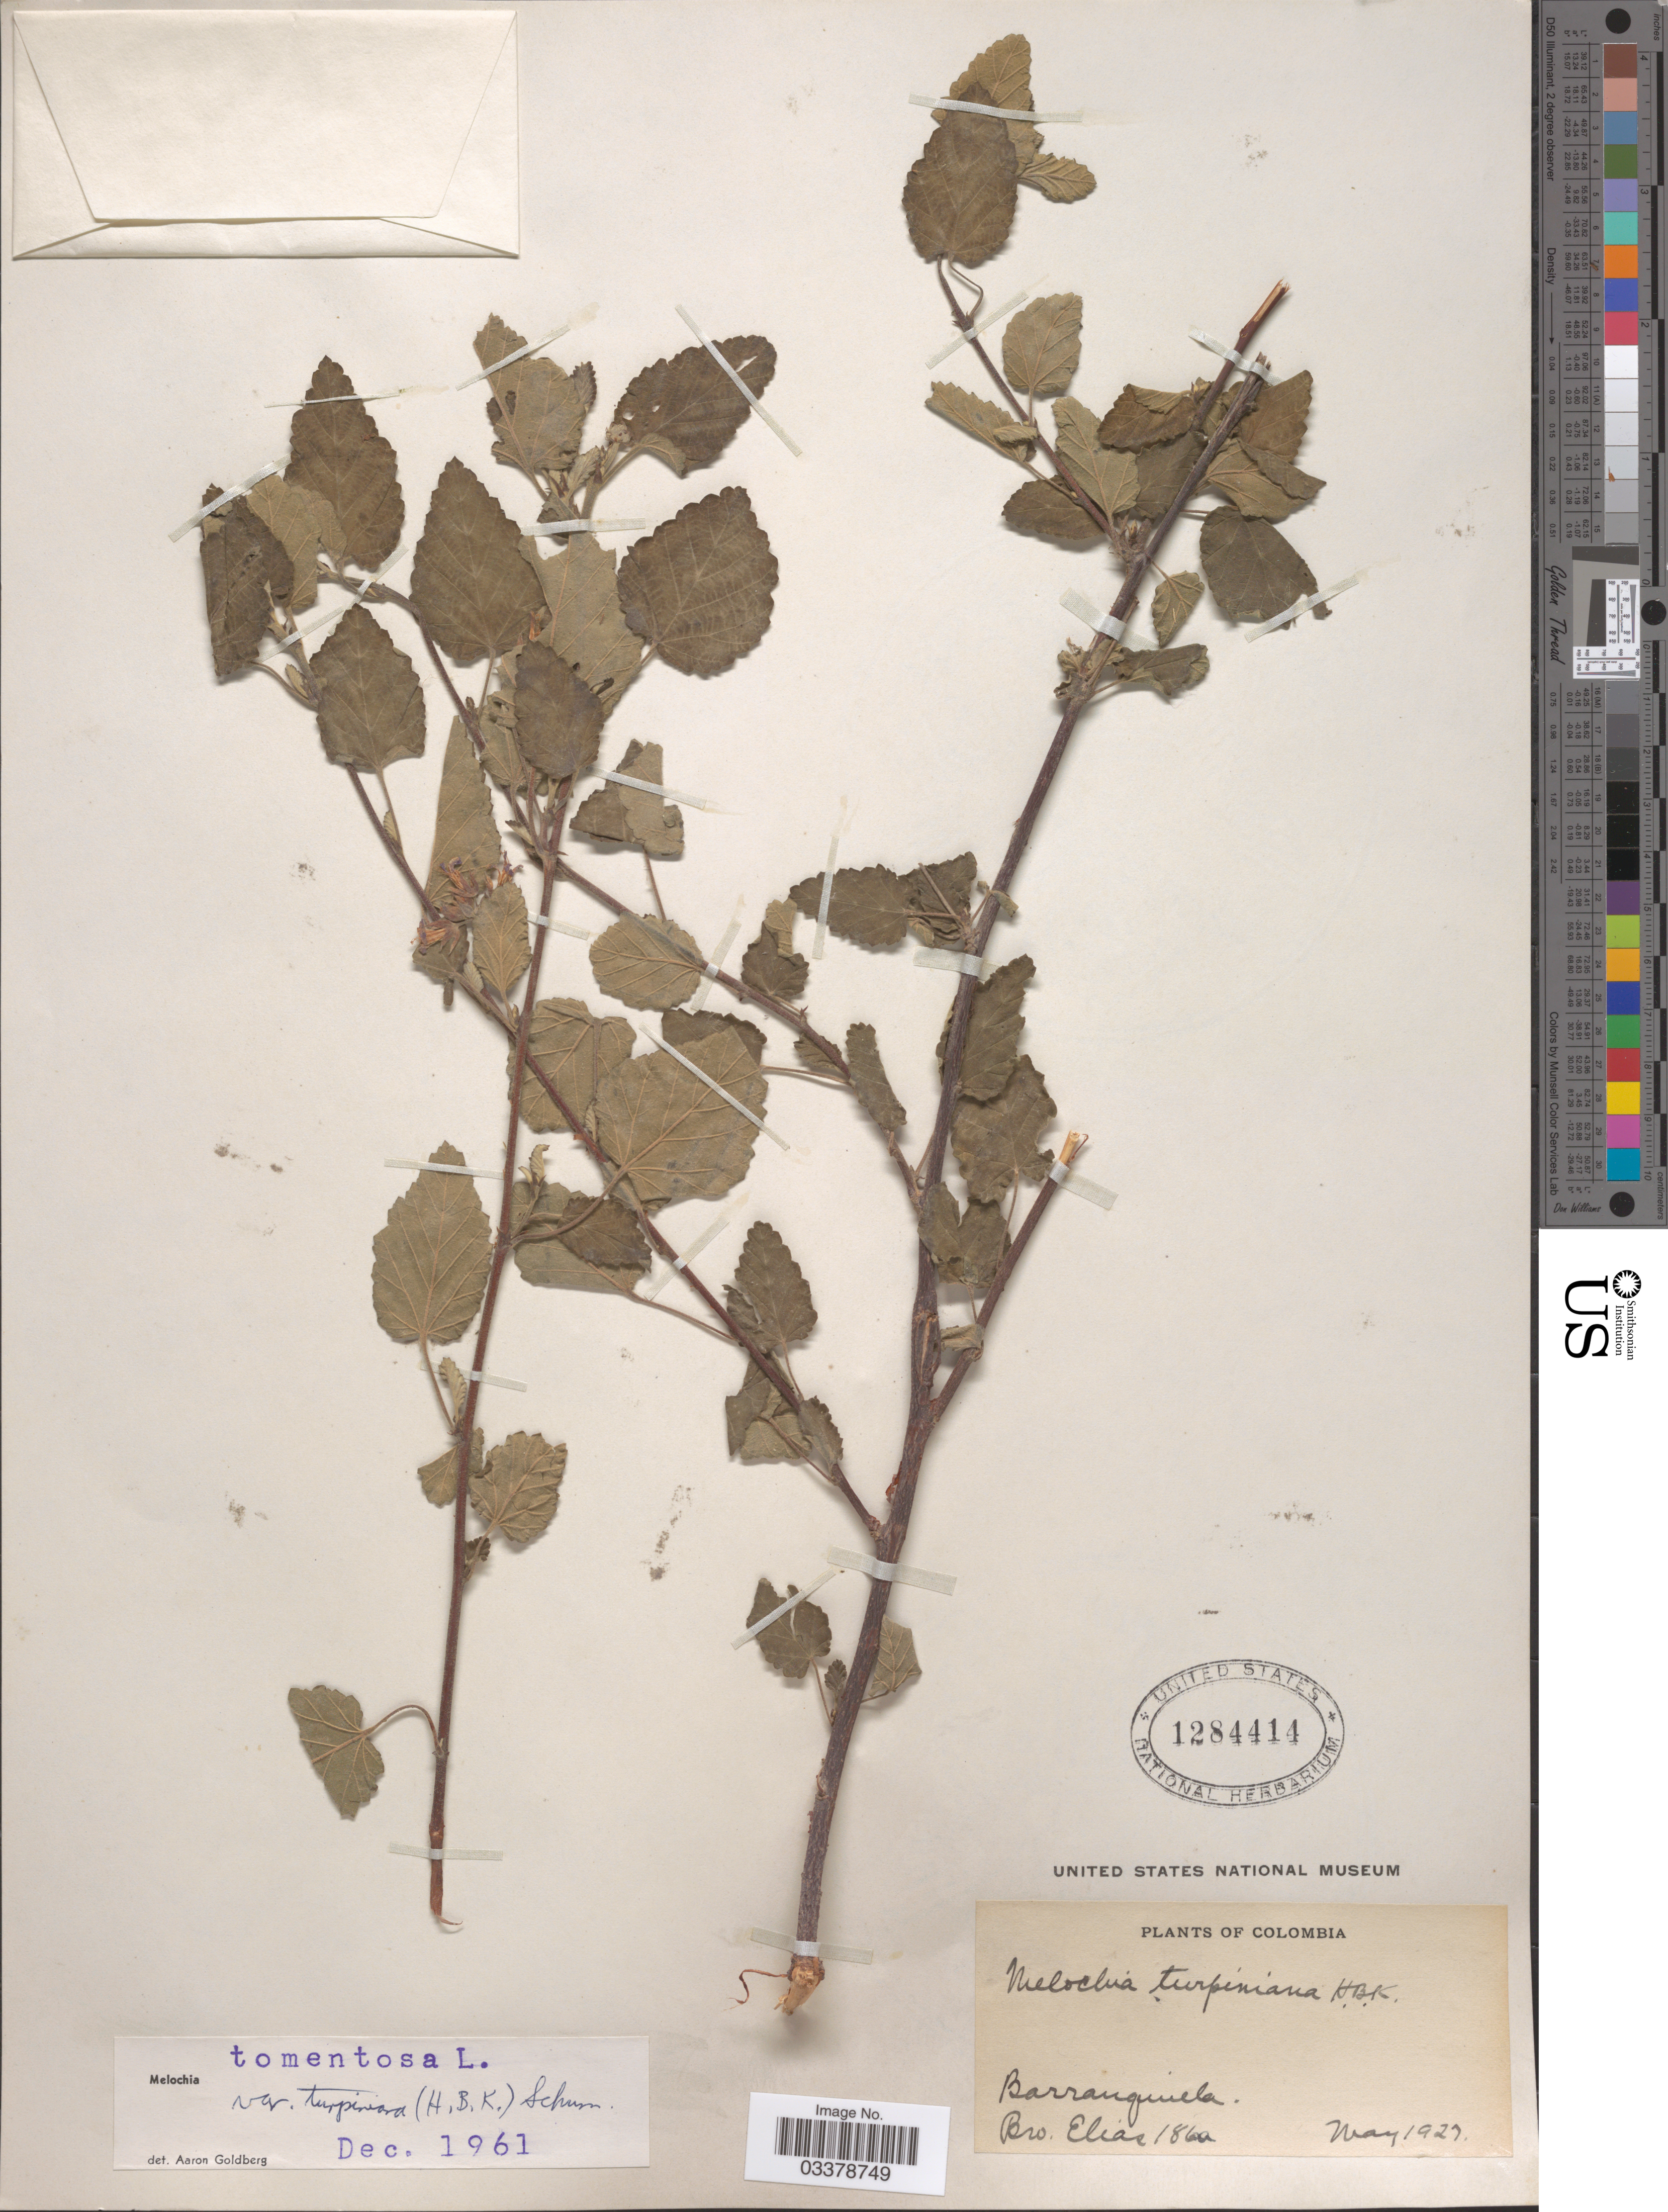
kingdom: Plantae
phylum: Tracheophyta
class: Magnoliopsida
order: Malvales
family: Malvaceae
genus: Melochia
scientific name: Melochia tomentosa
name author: L.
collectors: Bro. Elias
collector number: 186a*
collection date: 1927-05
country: Colombia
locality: Barranquilla.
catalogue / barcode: US 1284414